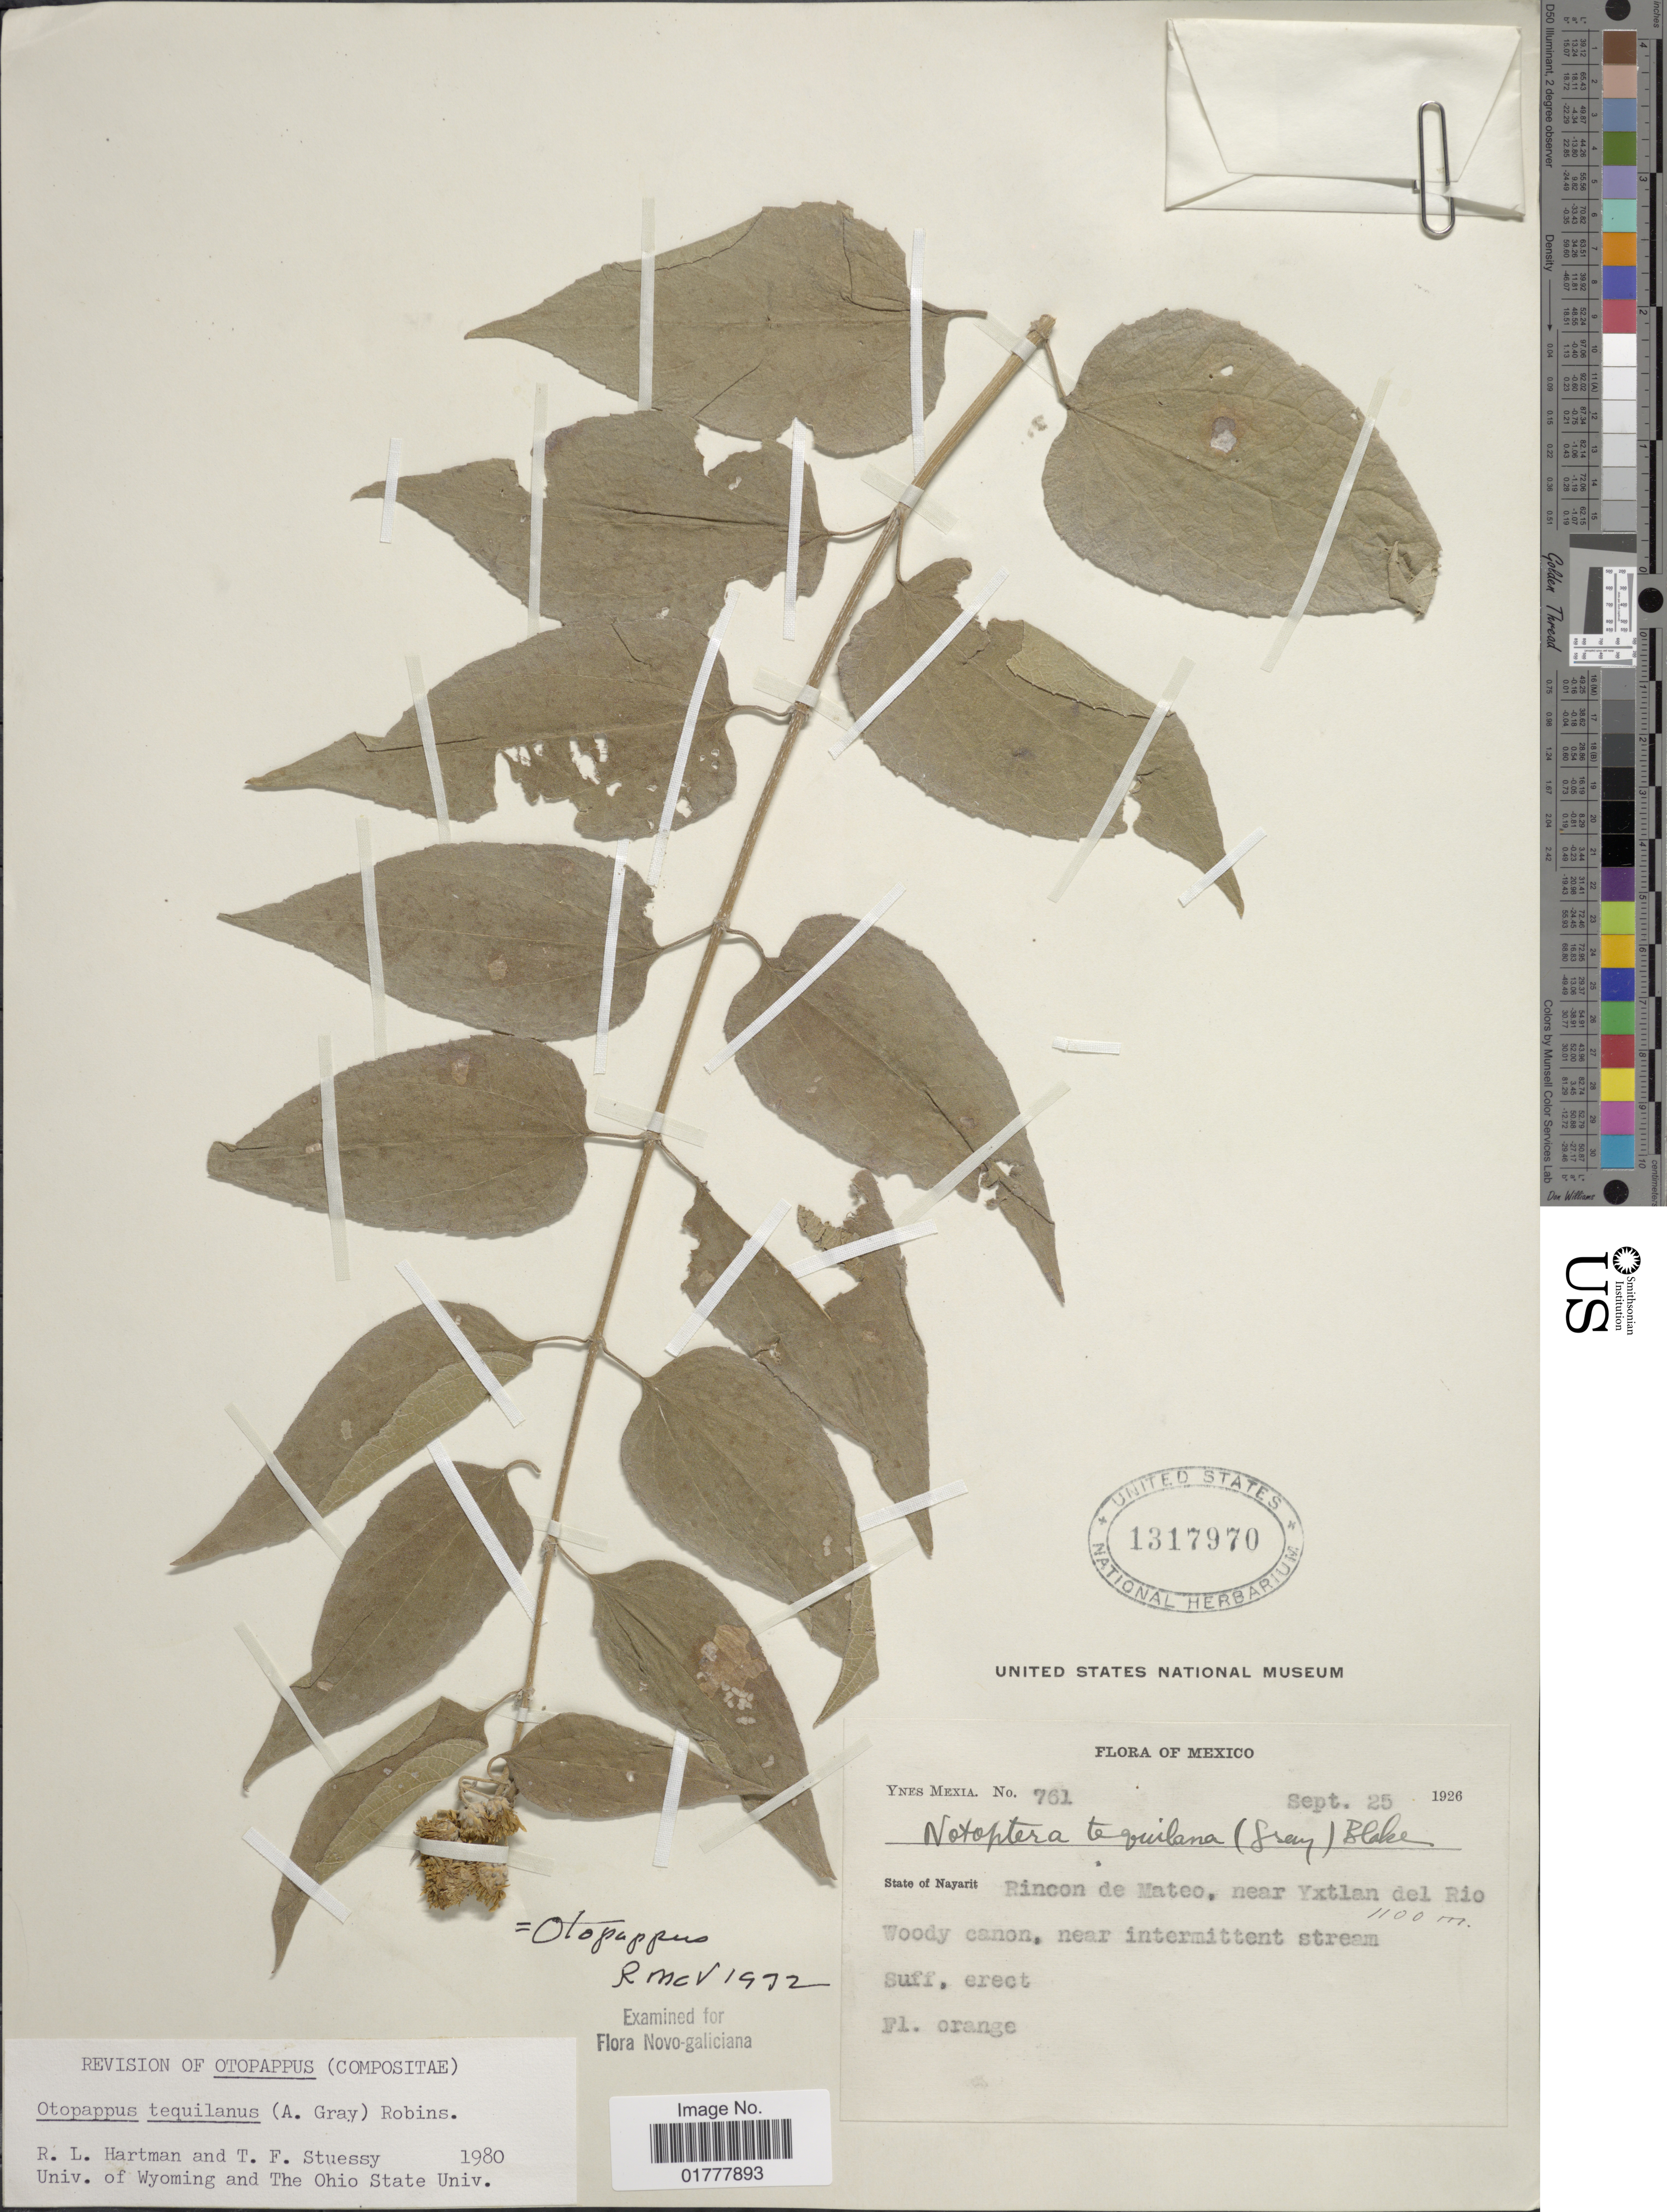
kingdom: Plantae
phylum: Tracheophyta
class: Magnoliopsida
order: Asterales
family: Asteraceae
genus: Otopappus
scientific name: Otopappus tequilanus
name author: (A. Gray) B.L. Rob.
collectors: Y. Mexia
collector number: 761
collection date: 1926-09-25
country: Mexico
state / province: Nayarit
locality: State of Nayarit, Rincon de Mateo, near Yxtlan del Rio Woody canon, near intermittent stream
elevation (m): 1100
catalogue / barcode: US 1317970